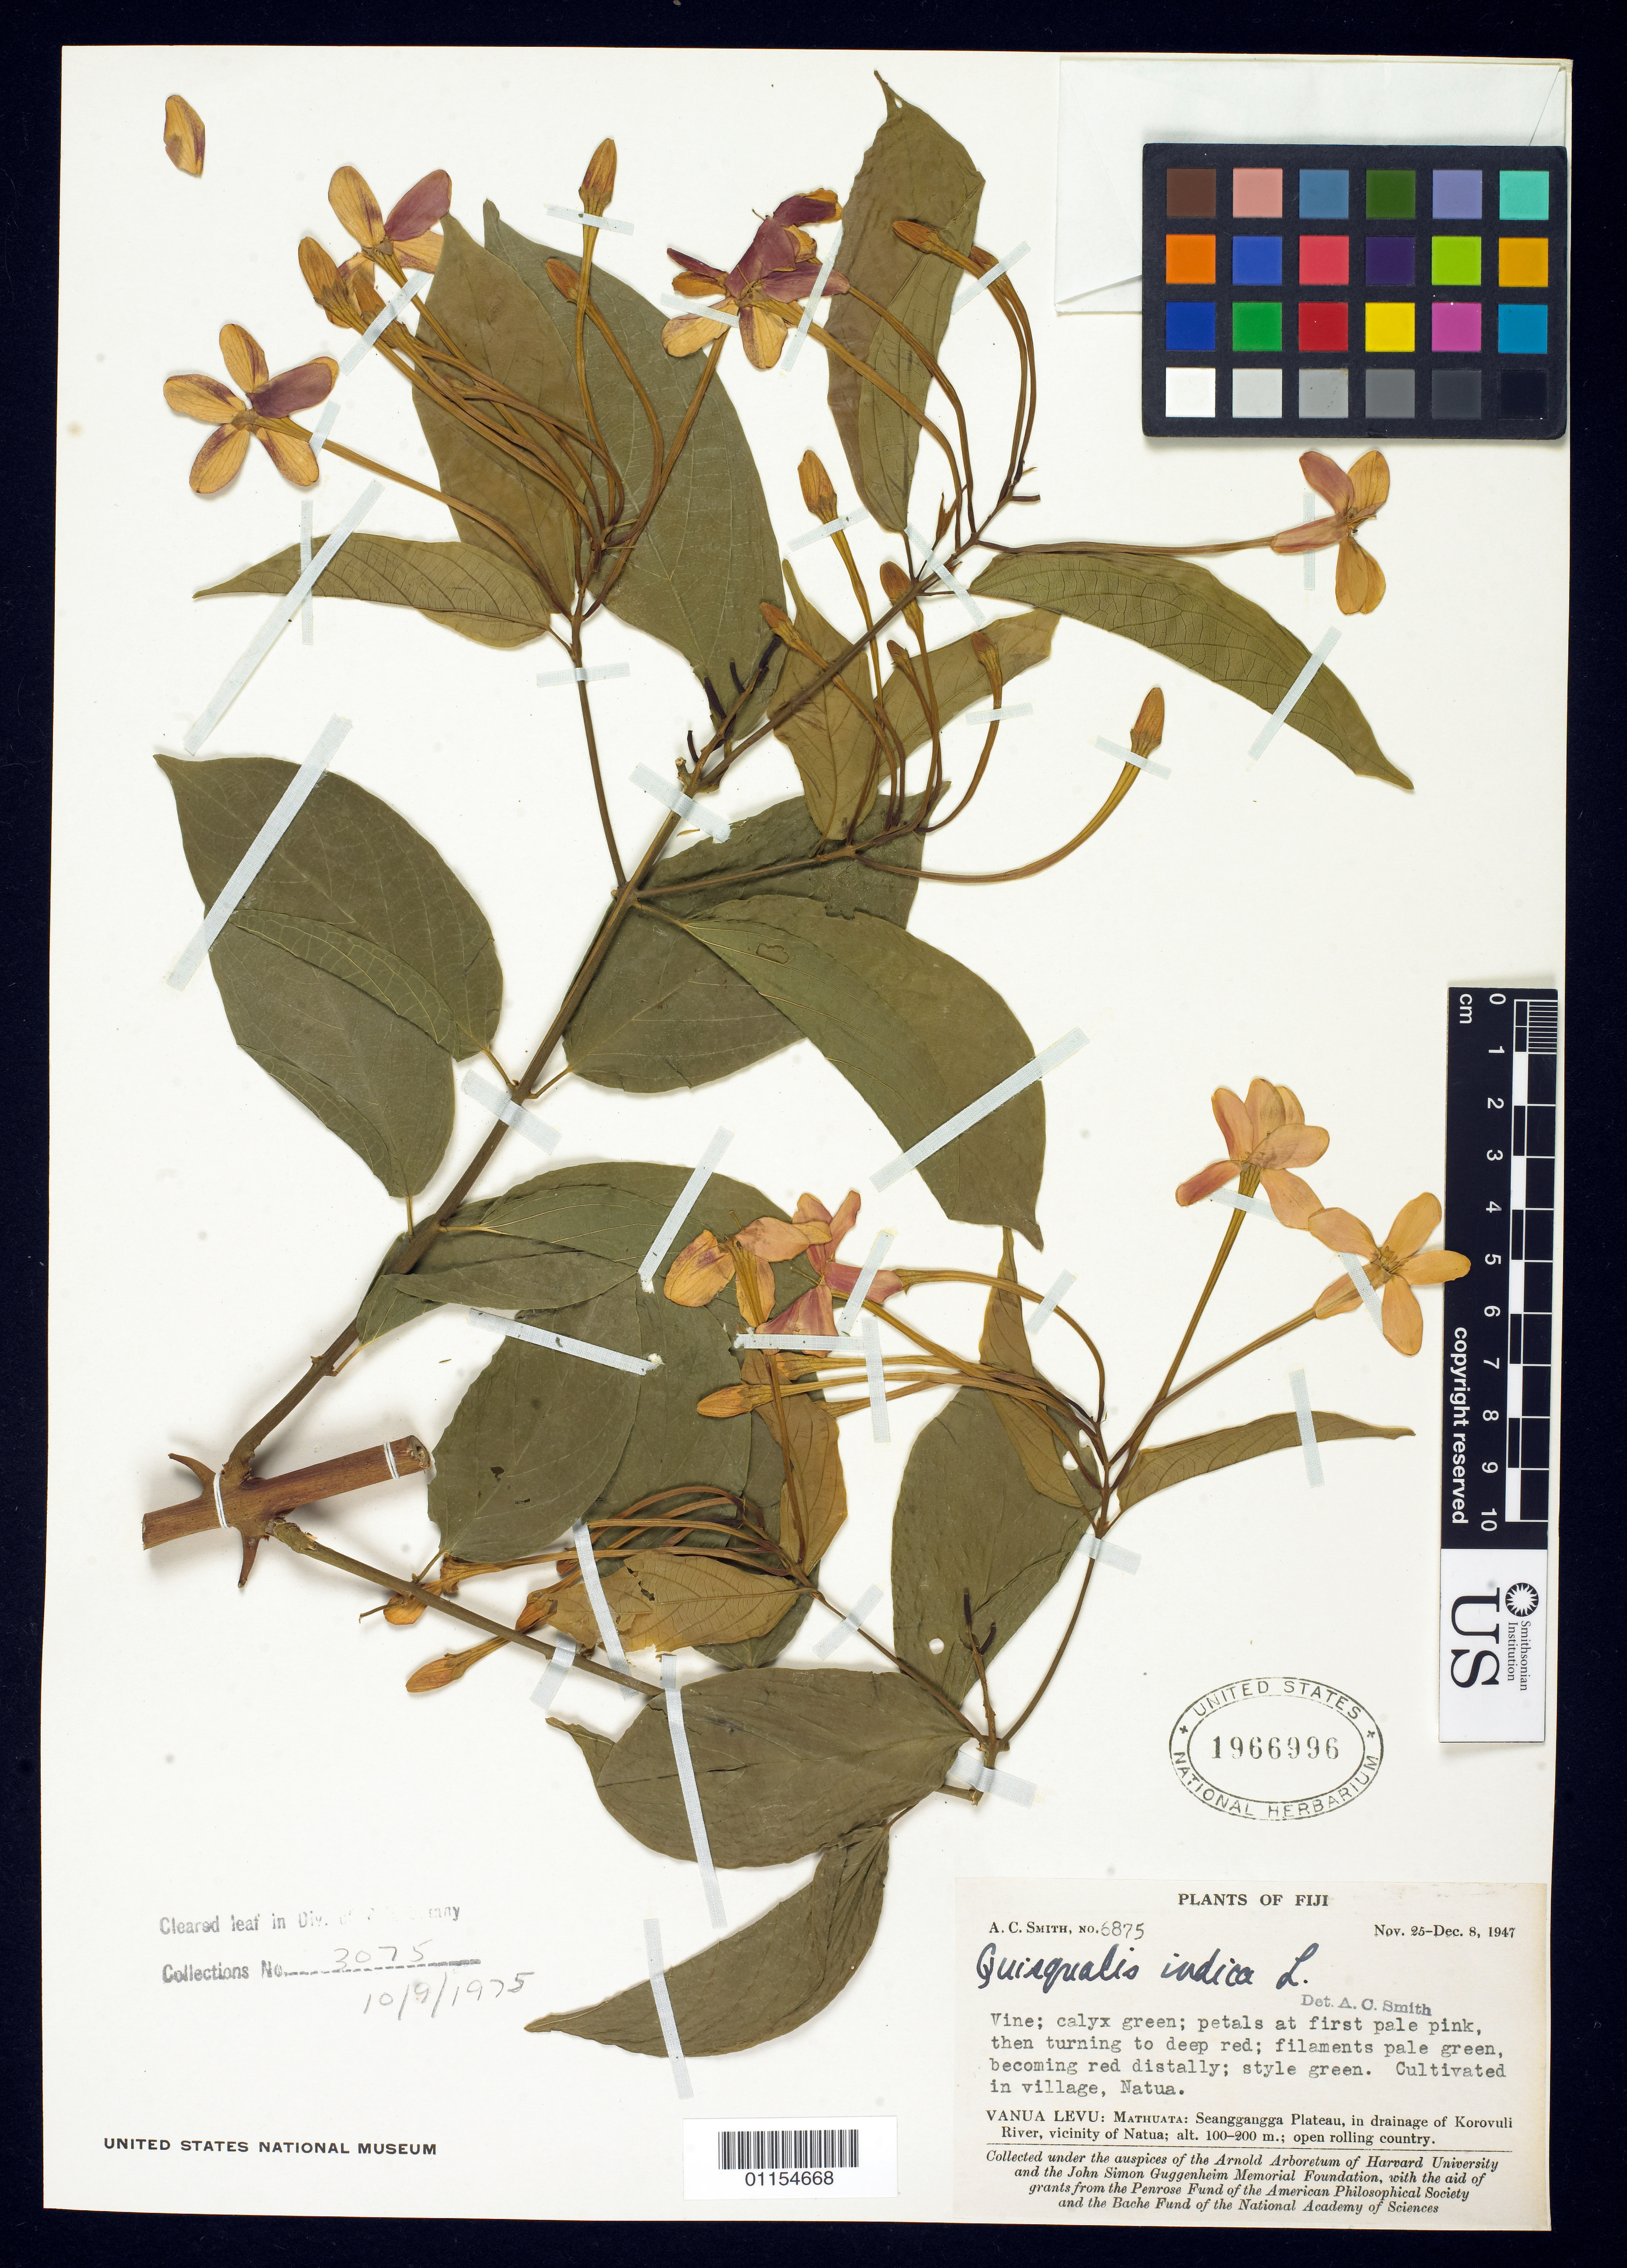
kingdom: Plantae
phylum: Tracheophyta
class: Magnoliopsida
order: Myrtales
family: Combretaceae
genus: Quisqualis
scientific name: Quisqualis indica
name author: L.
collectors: A. C. Smith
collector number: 6875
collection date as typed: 25 Nov 1947 to 08 Dec 1947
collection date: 1947-11-25/1947-12-08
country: Fiji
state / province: Northern Division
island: Macuata-i-wai [Mathuata-i-wai]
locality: Mathuata Prov., seanggangga plateau, in drainage of korovuli river, vicinity of natua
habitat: open rolling country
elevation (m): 100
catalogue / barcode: US 1966996